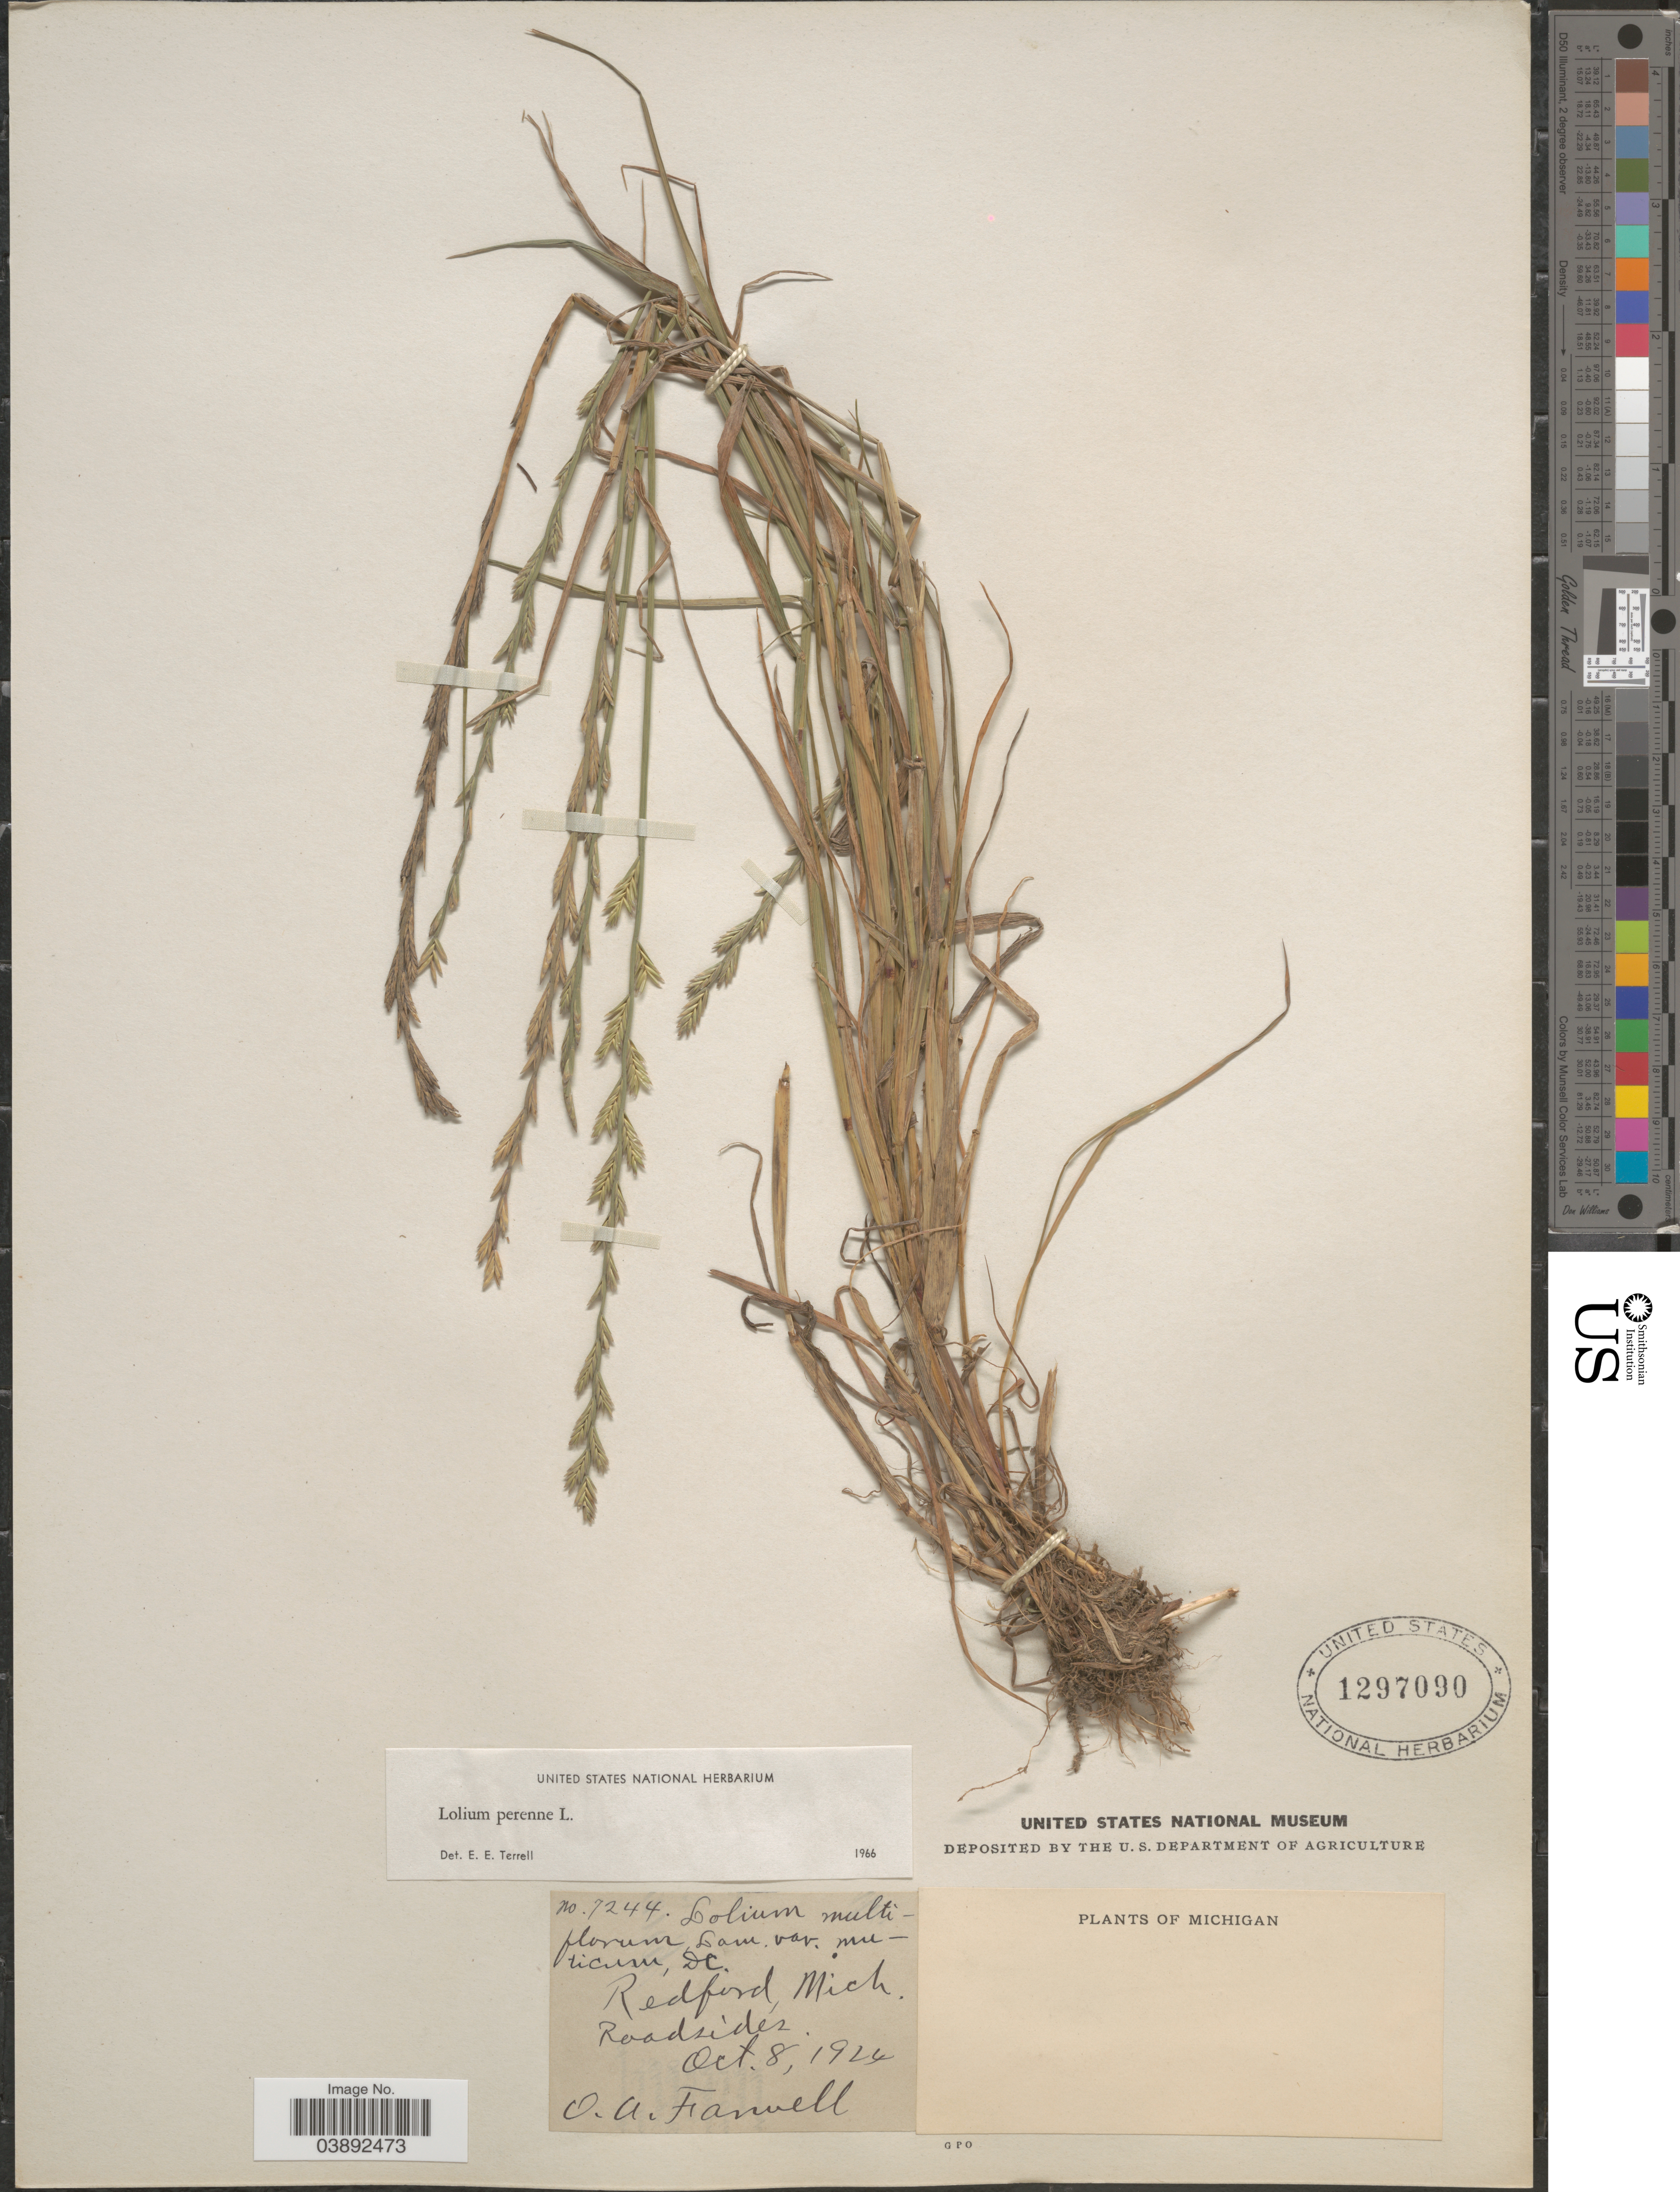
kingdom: Plantae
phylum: Tracheophyta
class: Liliopsida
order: Poales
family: Poaceae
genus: Lolium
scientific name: Lolium perenne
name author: L.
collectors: O. Farwell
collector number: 7244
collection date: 1924-10-08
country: United States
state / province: Michigan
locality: Redford. Roadsides.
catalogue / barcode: US 1297090